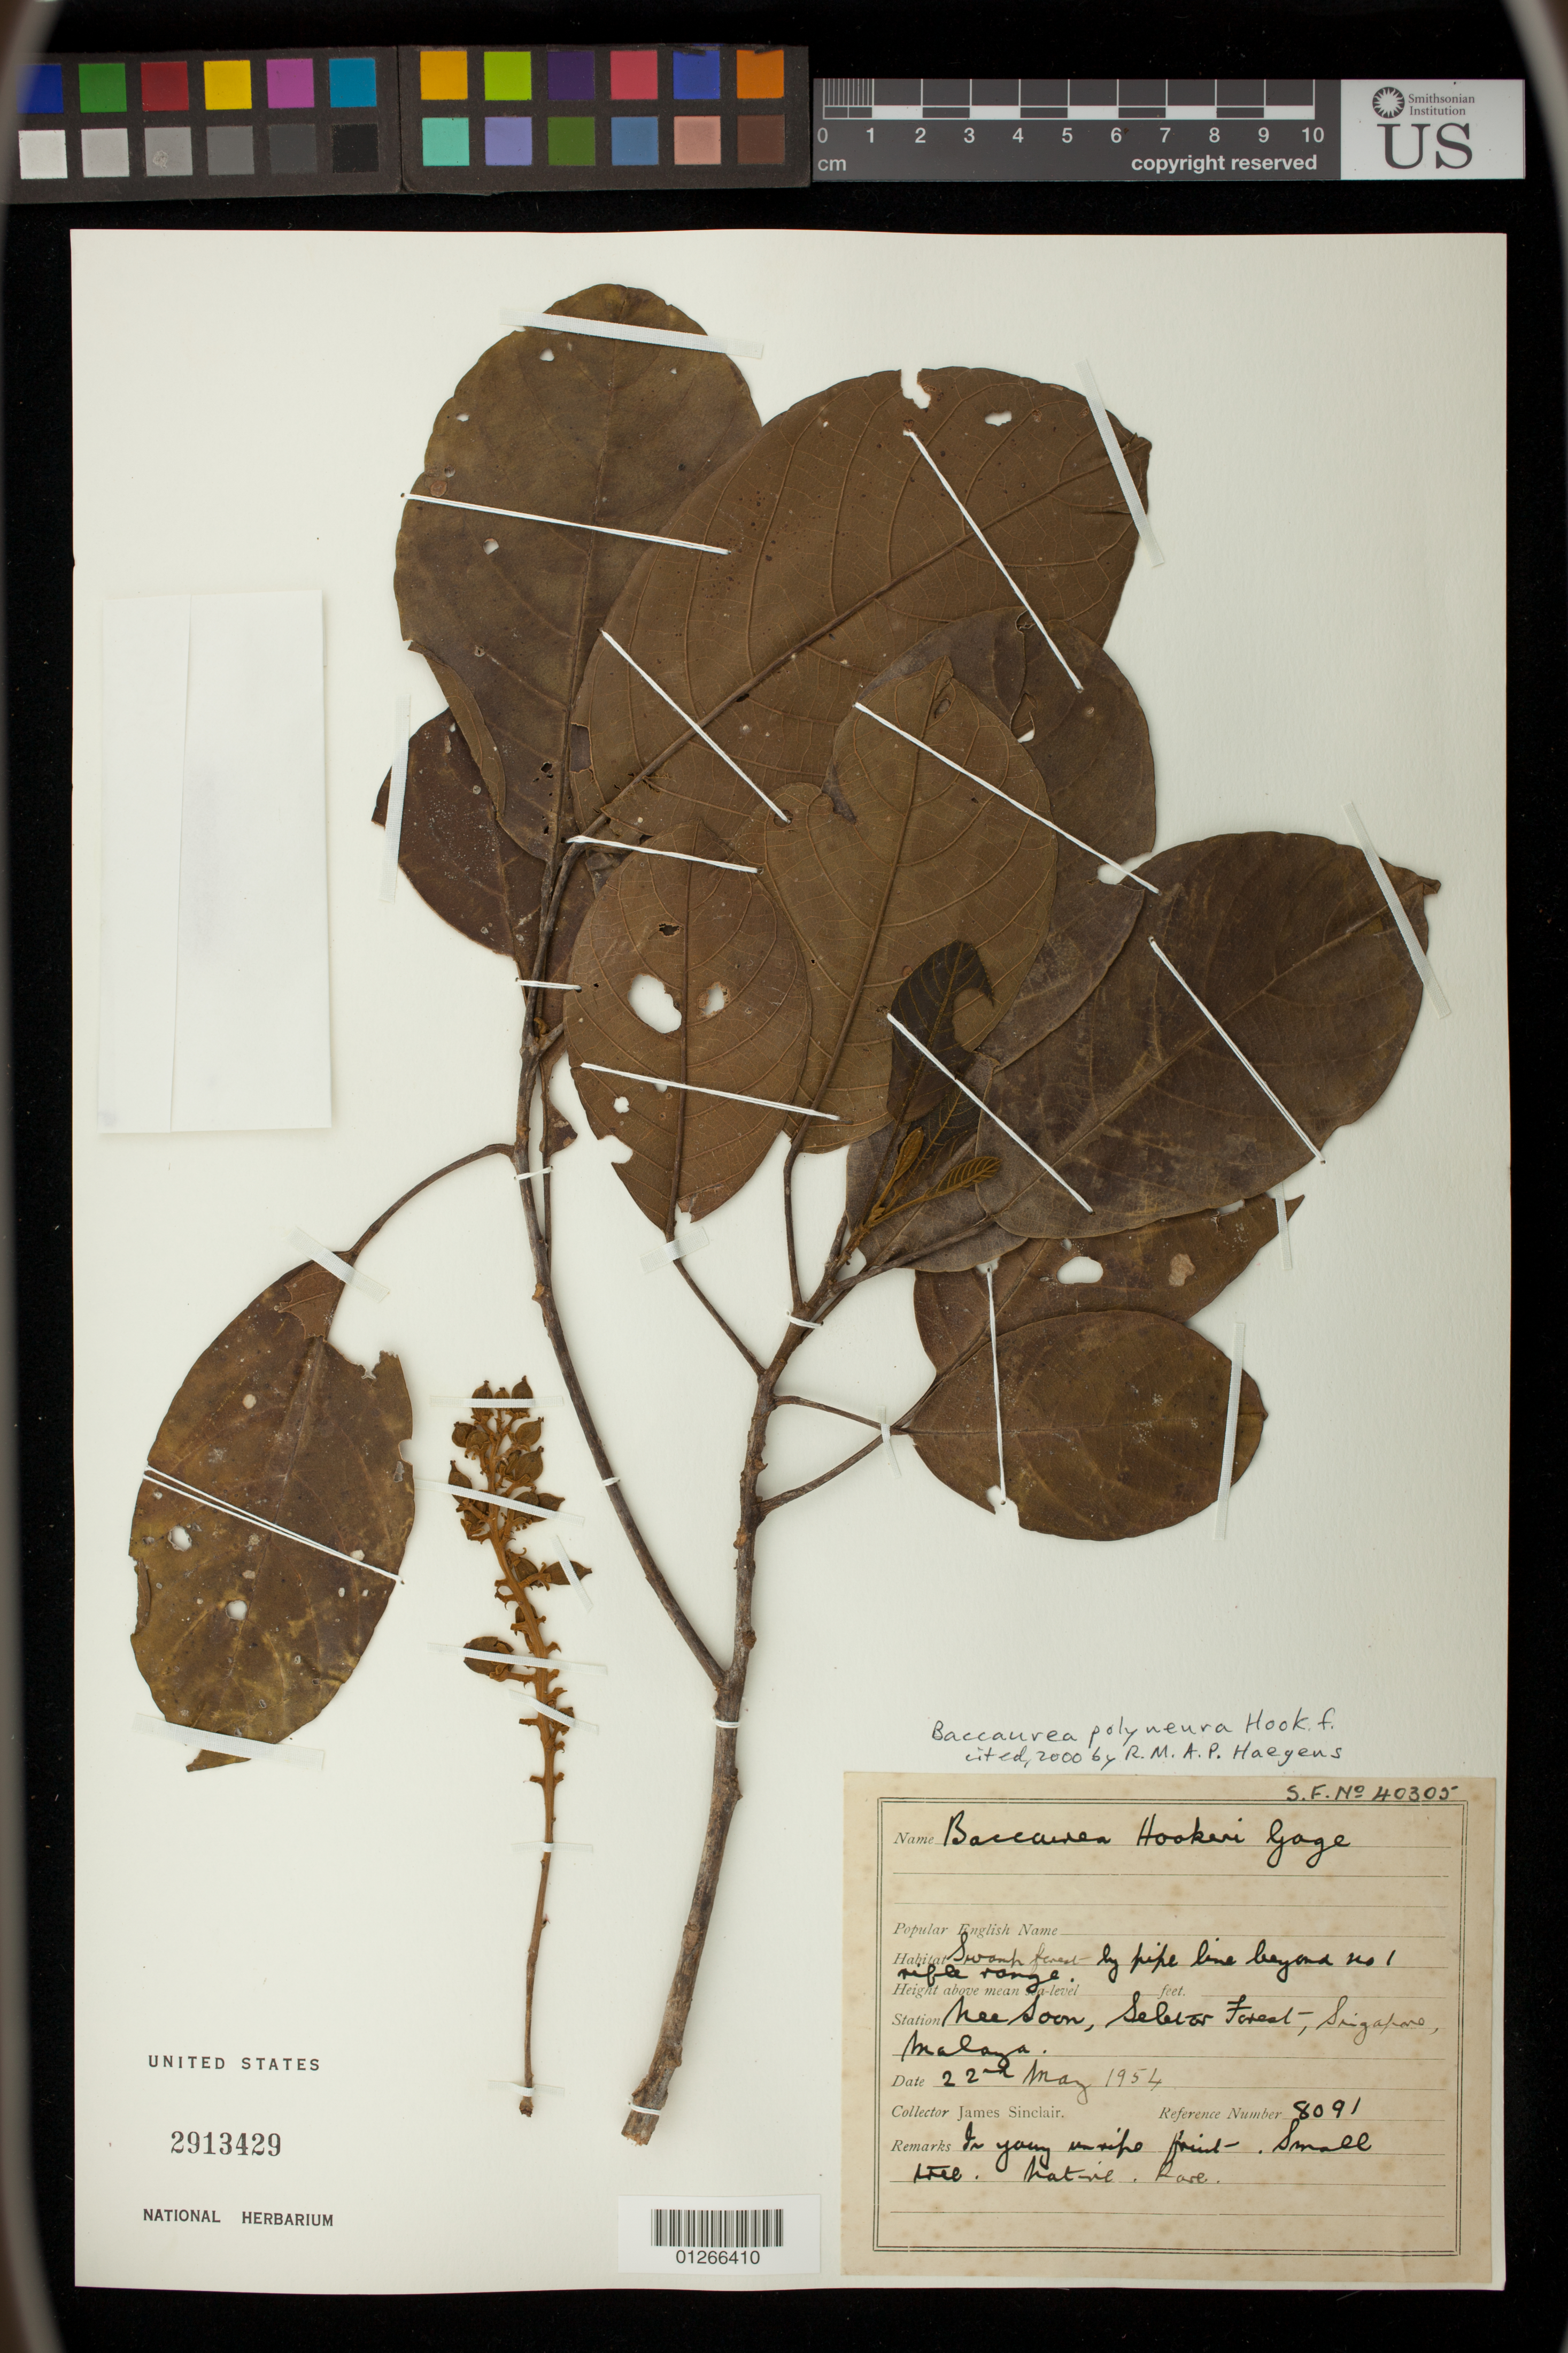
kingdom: Plantae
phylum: Tracheophyta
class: Magnoliopsida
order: Malpighiales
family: Phyllanthaceae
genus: Baccaurea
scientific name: Baccaurea polyneura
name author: Hook. f.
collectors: J. Sinclair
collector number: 40305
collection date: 1954-05-22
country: Singapore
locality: Nee Soon, Seletar Forest